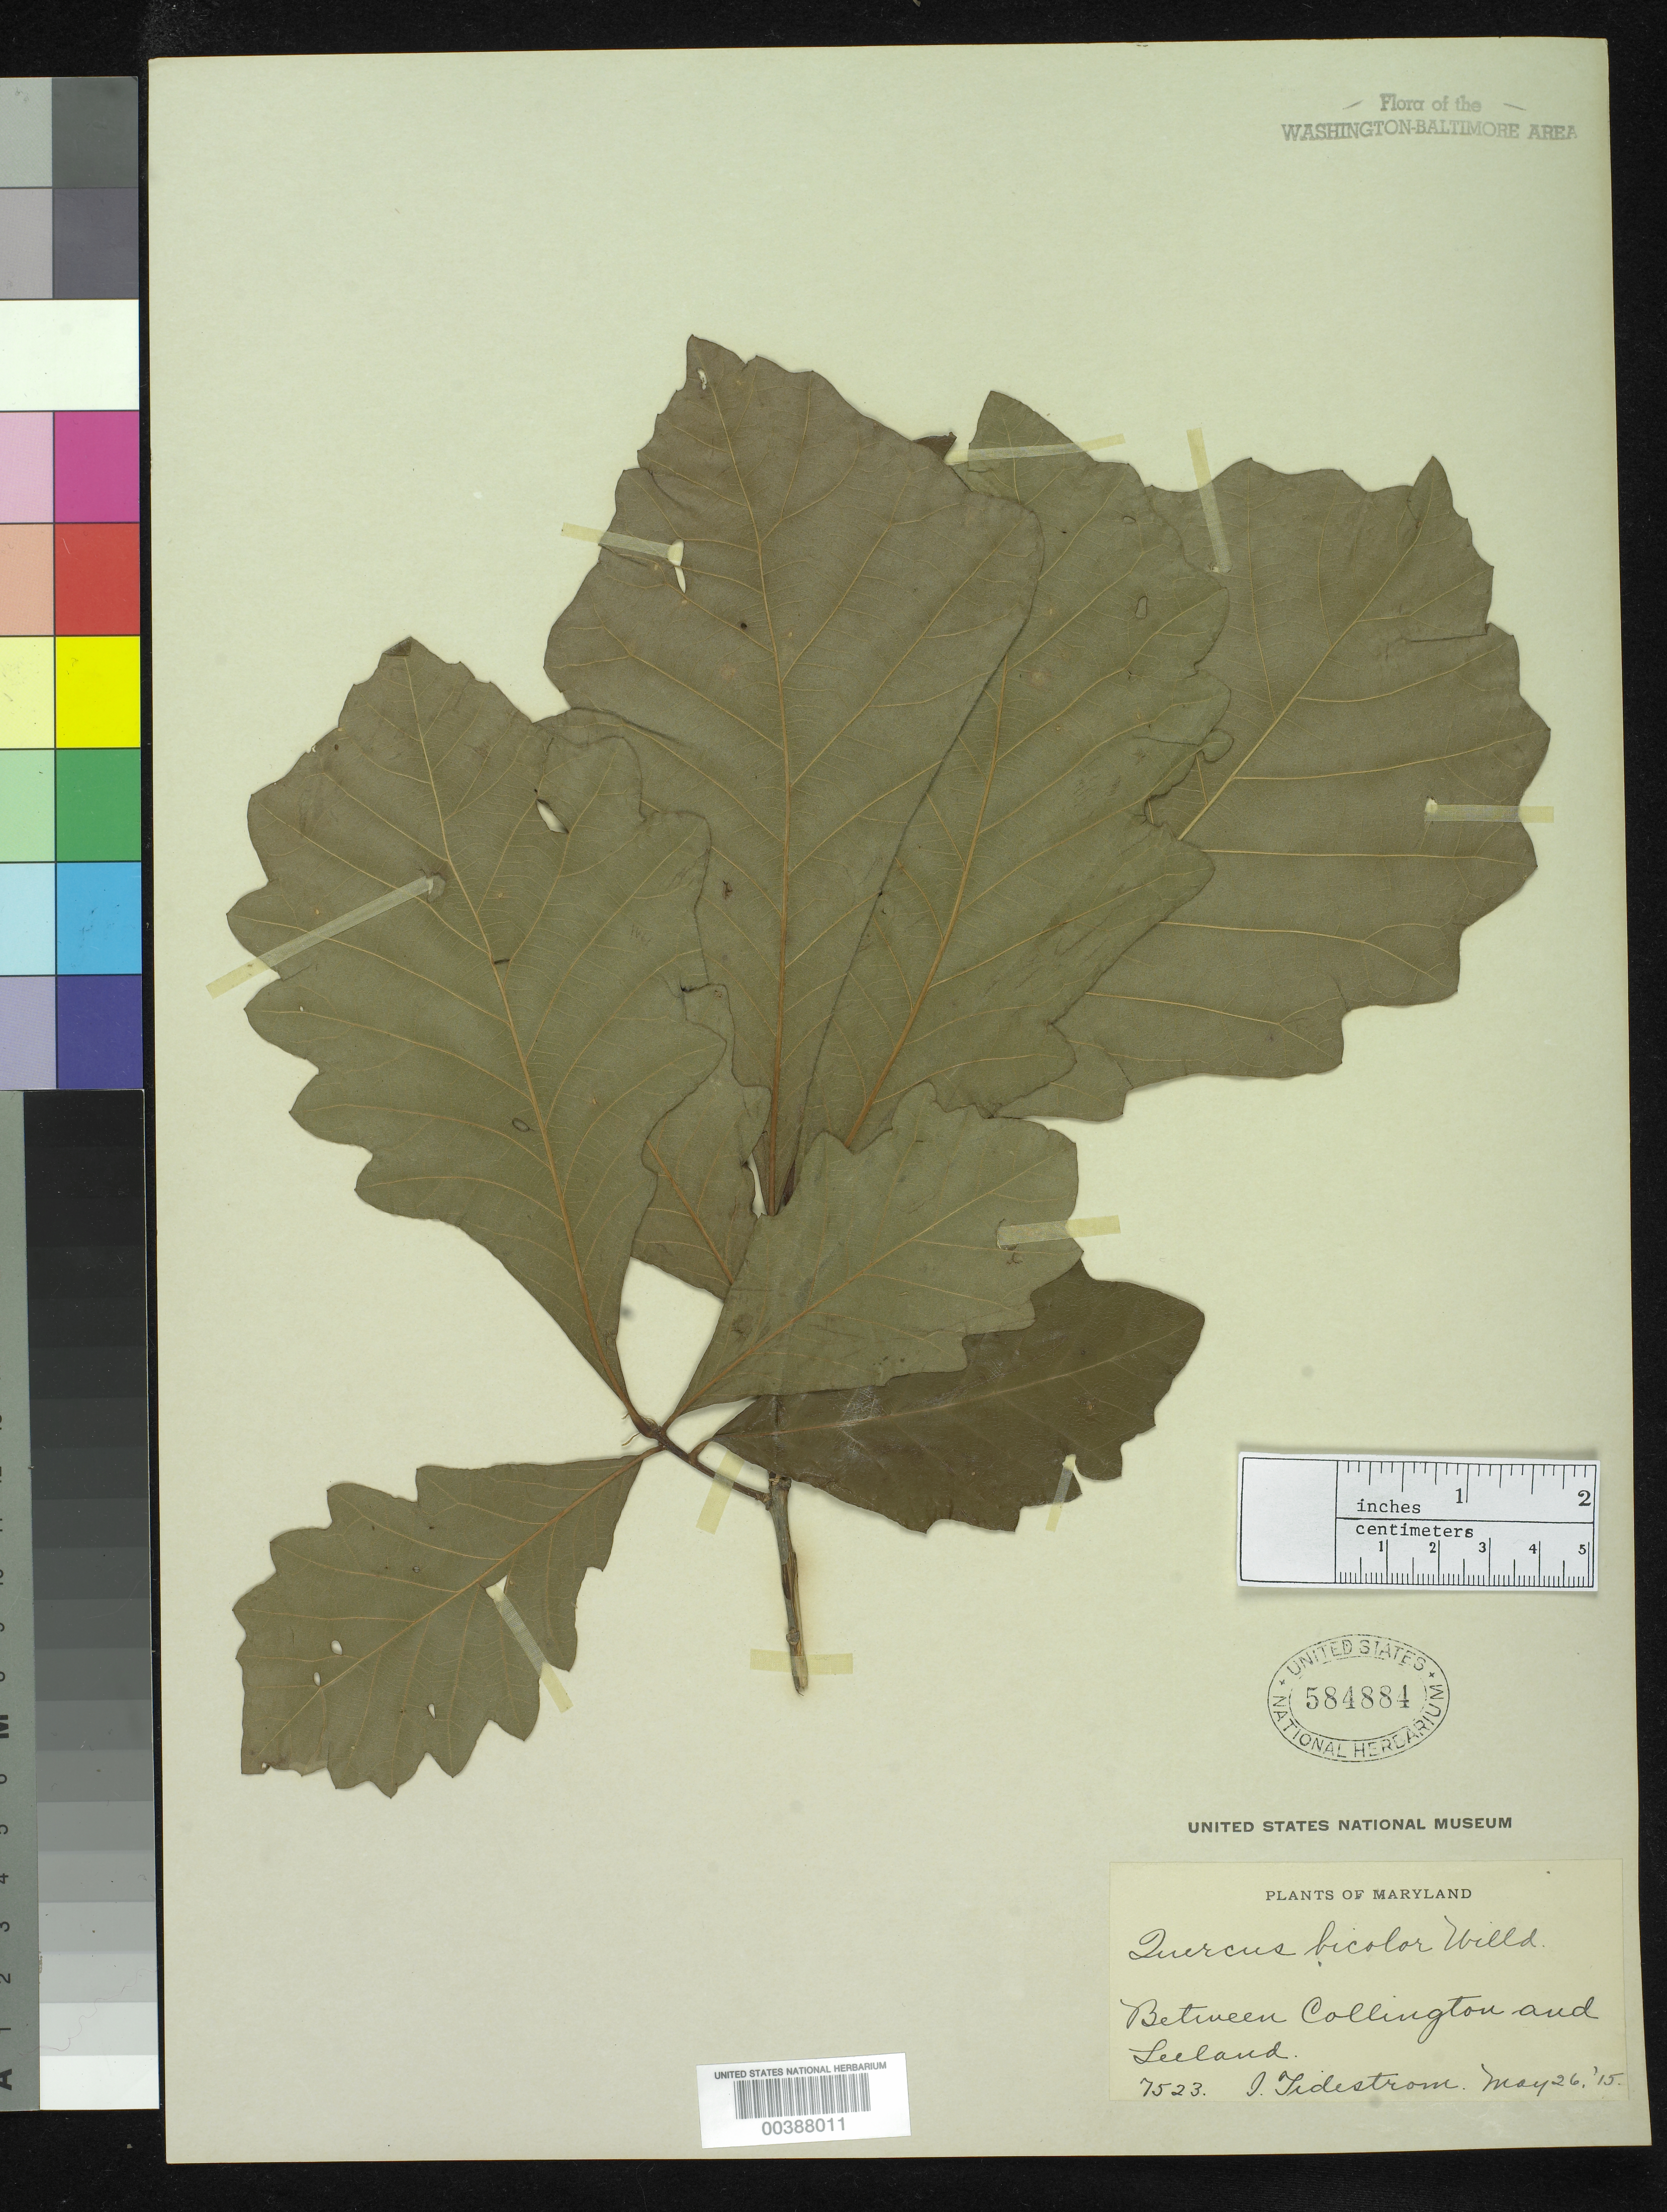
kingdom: Plantae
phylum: Tracheophyta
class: Magnoliopsida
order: Fagales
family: Fagaceae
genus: Quercus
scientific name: Quercus bicolor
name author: Willd.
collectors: I. F. Tidestrom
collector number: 7523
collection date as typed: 26 May 1915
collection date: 1915-05-26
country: United States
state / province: Maryland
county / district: Prince George's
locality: Between Collington and Leeland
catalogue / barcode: US 584884